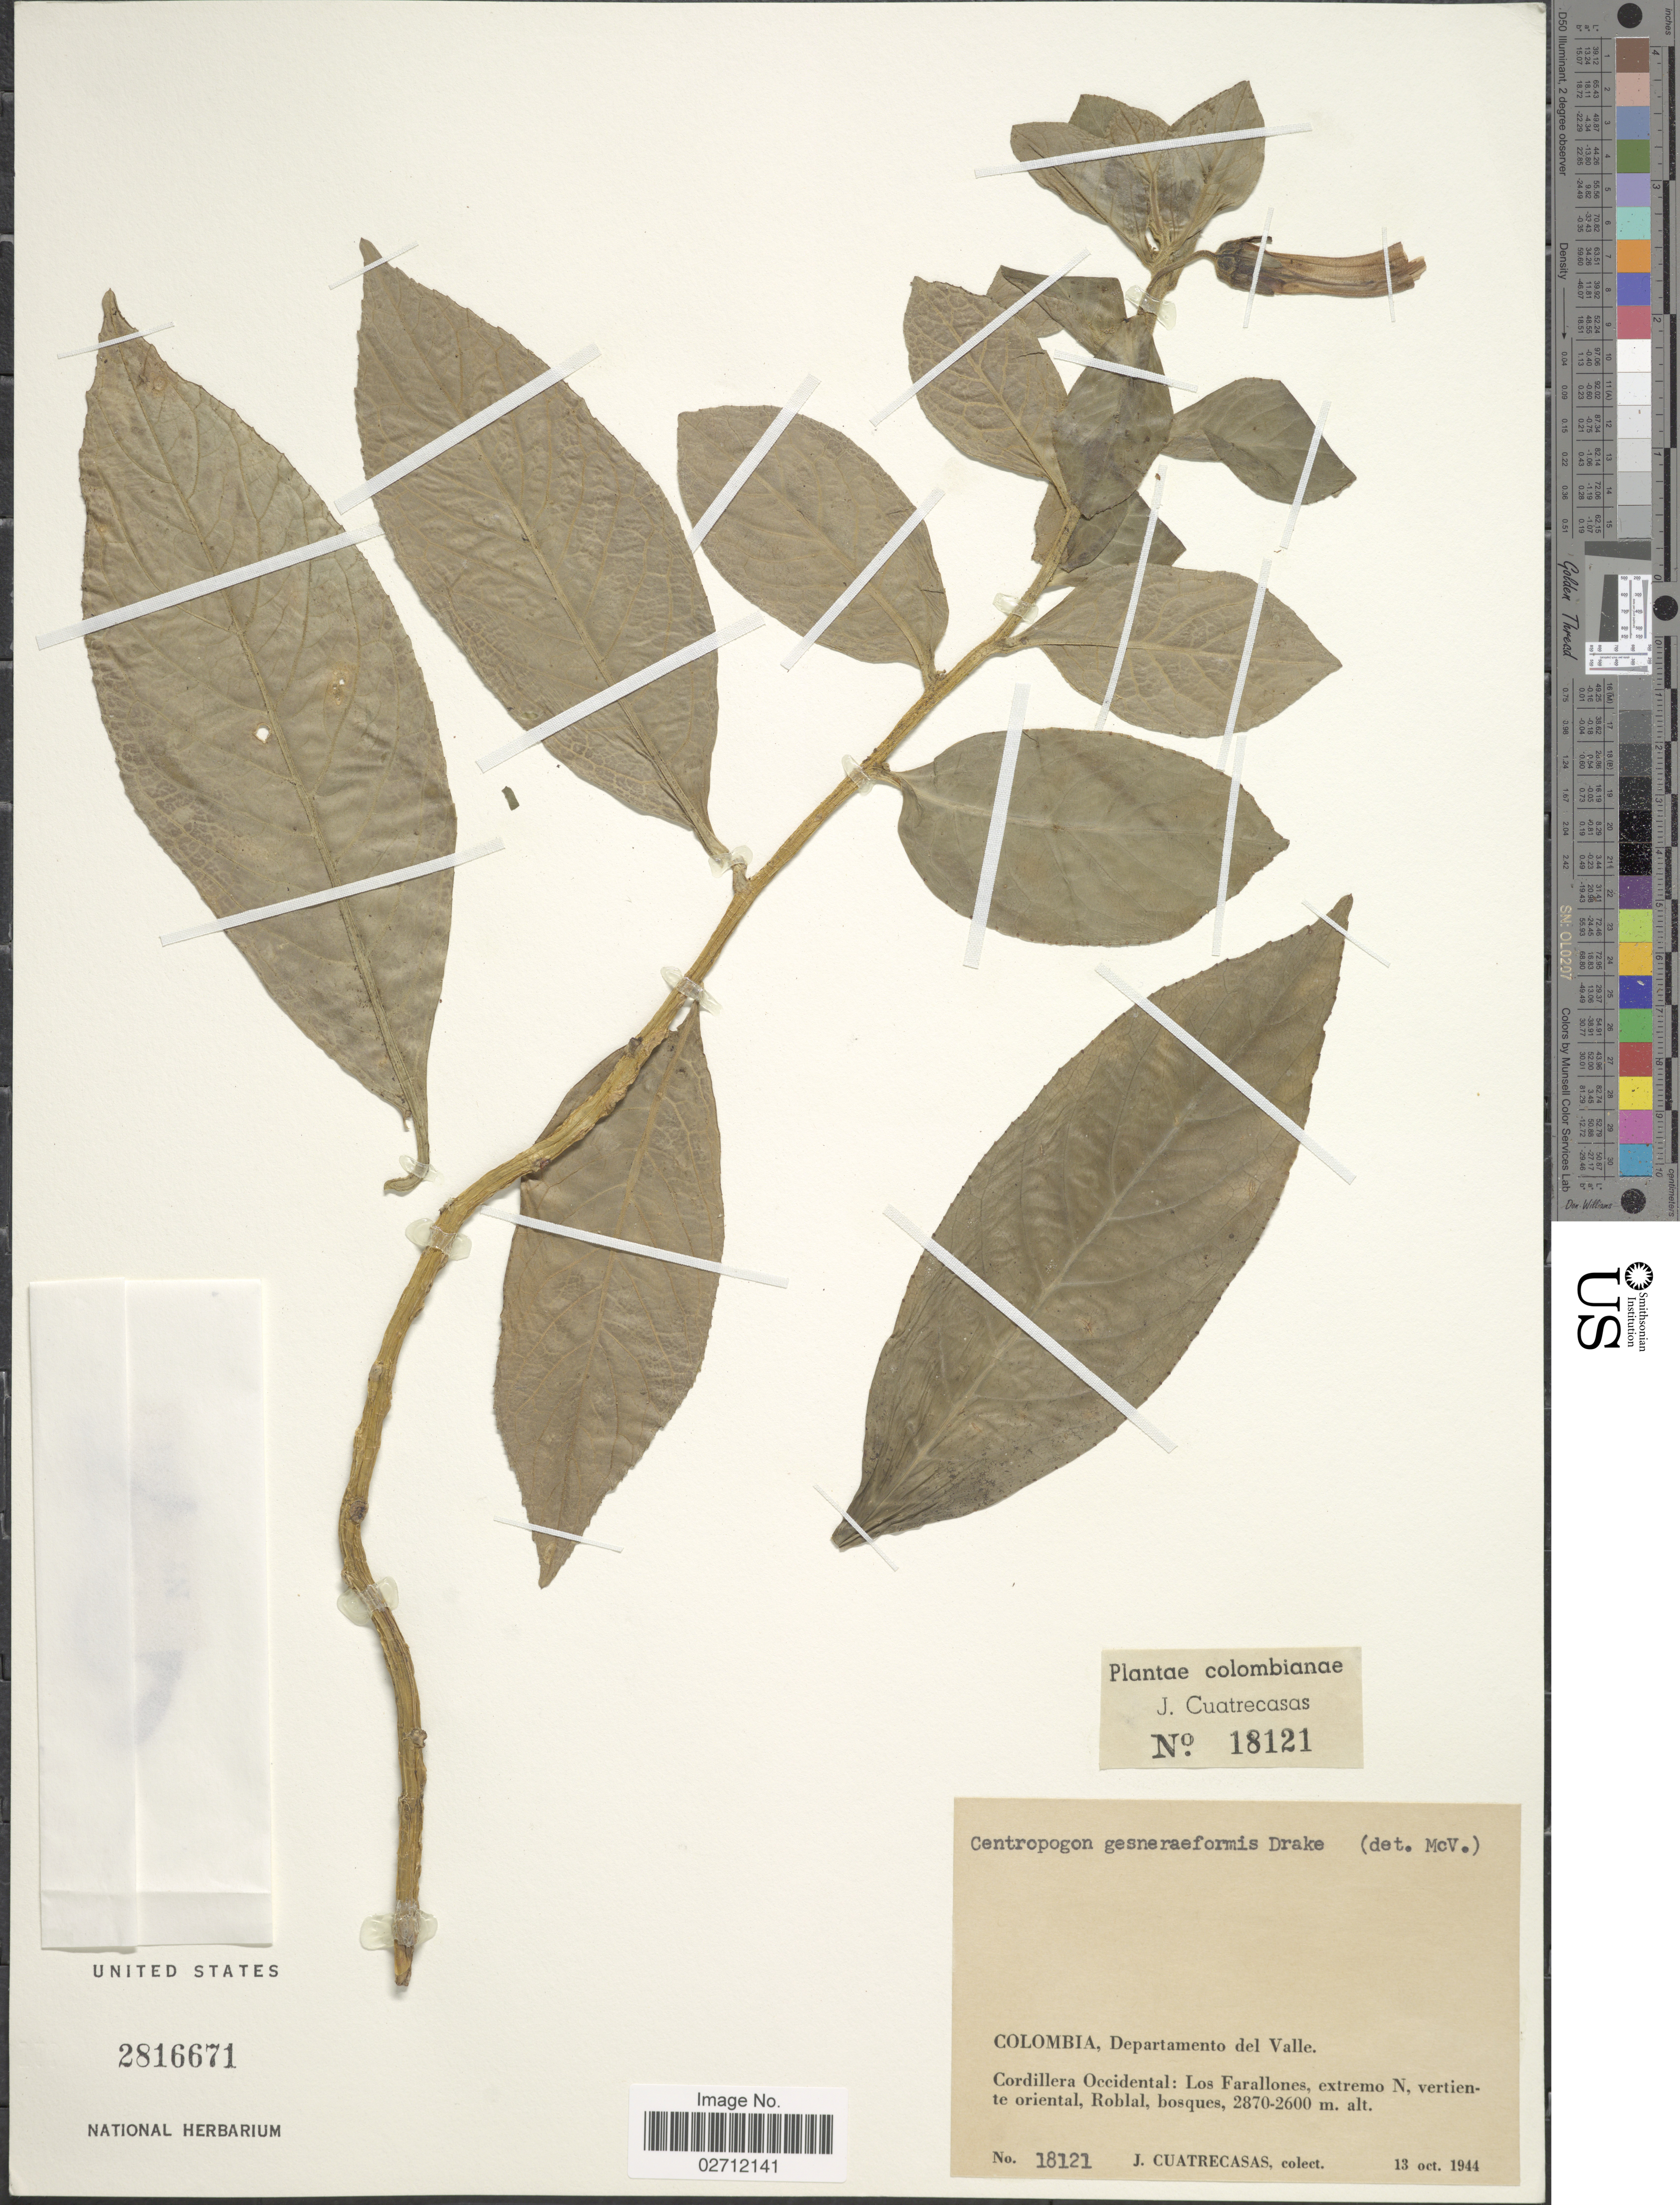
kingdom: Plantae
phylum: Tracheophyta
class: Magnoliopsida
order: Asterales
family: Campanulaceae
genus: Centropogon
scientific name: Centropogon gesneriformis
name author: Drake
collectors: J. Cuatrecasas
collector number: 18121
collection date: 1944-10-13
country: Colombia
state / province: Valle del Cauca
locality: Departamento del Valle, Cordillera Occidental, Los Farallones, extremo N. vertiente oriental, Roblal, bosques.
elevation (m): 2600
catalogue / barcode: US 2816671